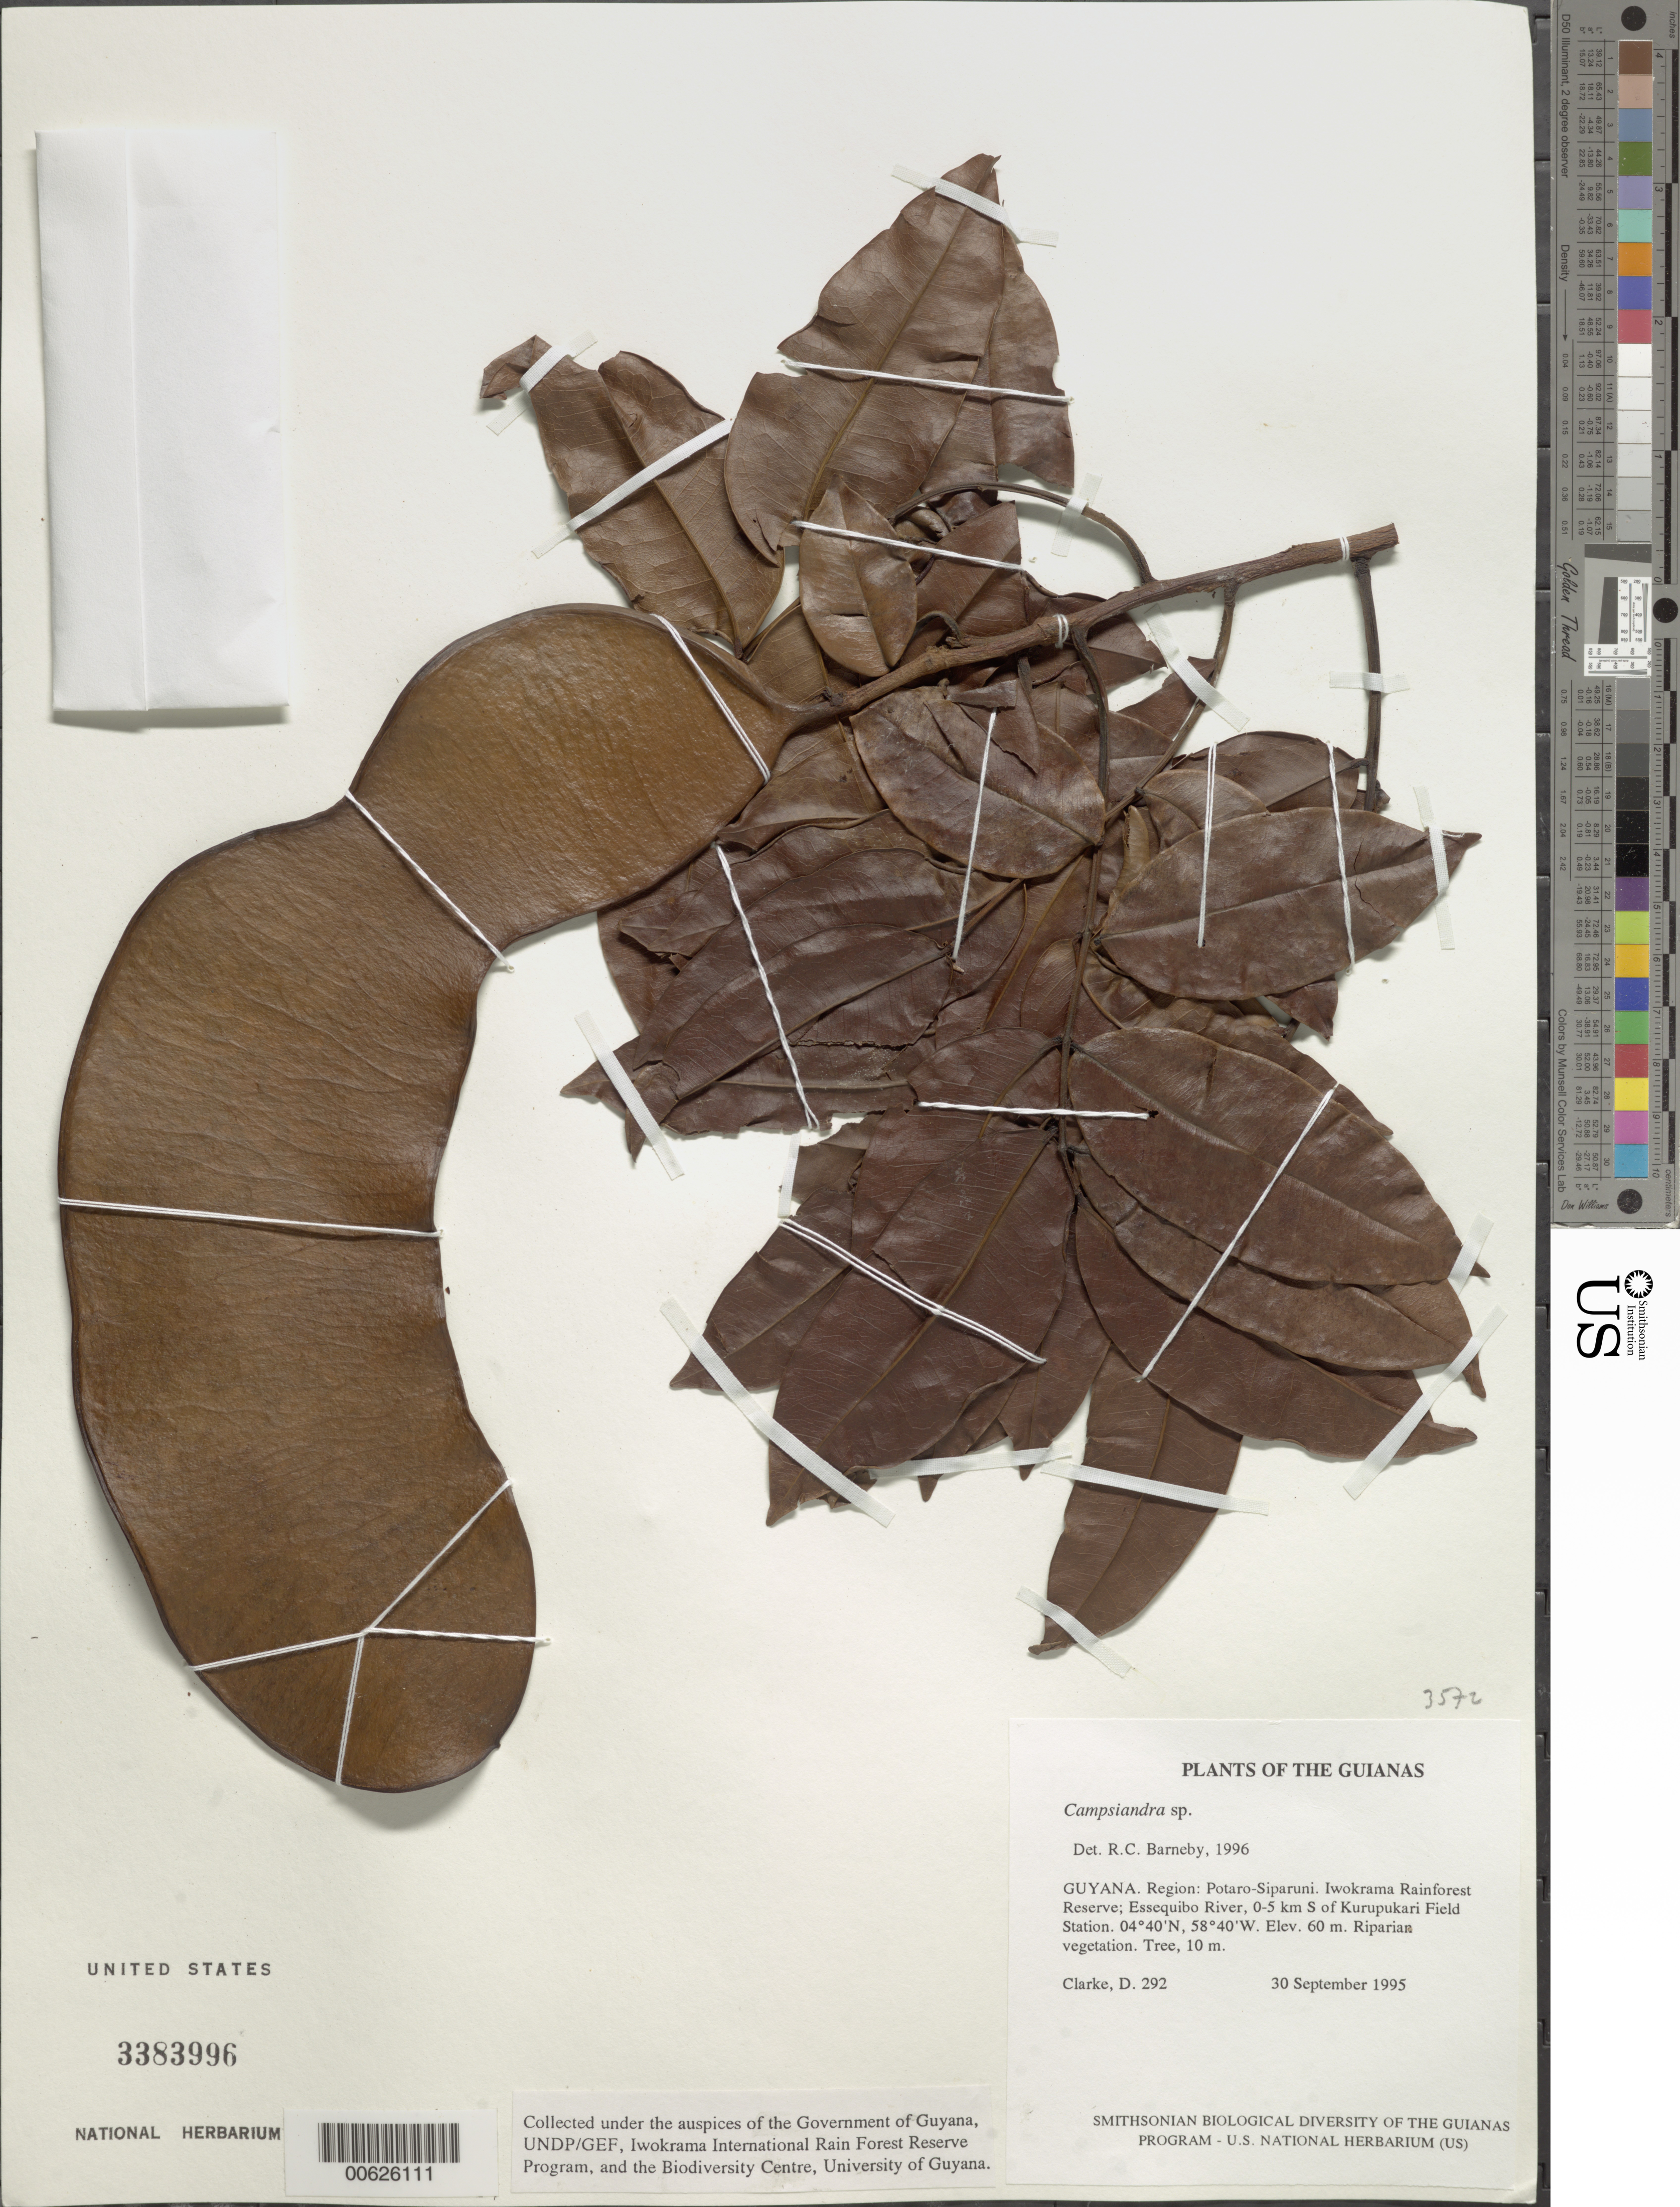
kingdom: Plantae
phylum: Tracheophyta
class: Magnoliopsida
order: Fabales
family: Fabaceae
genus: Campsiandra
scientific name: Campsiandra sp.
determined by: Barneby, Rupert C., (NY)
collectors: H. D. Clarke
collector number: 292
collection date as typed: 30 September 1995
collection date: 1995-09-30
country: Guyana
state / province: Potaro-Siparuni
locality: Iwokrama Rainforest Reserve; Essequibo River, 0-5 km S of Kurupukari Field Station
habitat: Riparian vegetation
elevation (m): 60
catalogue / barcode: US 3383996